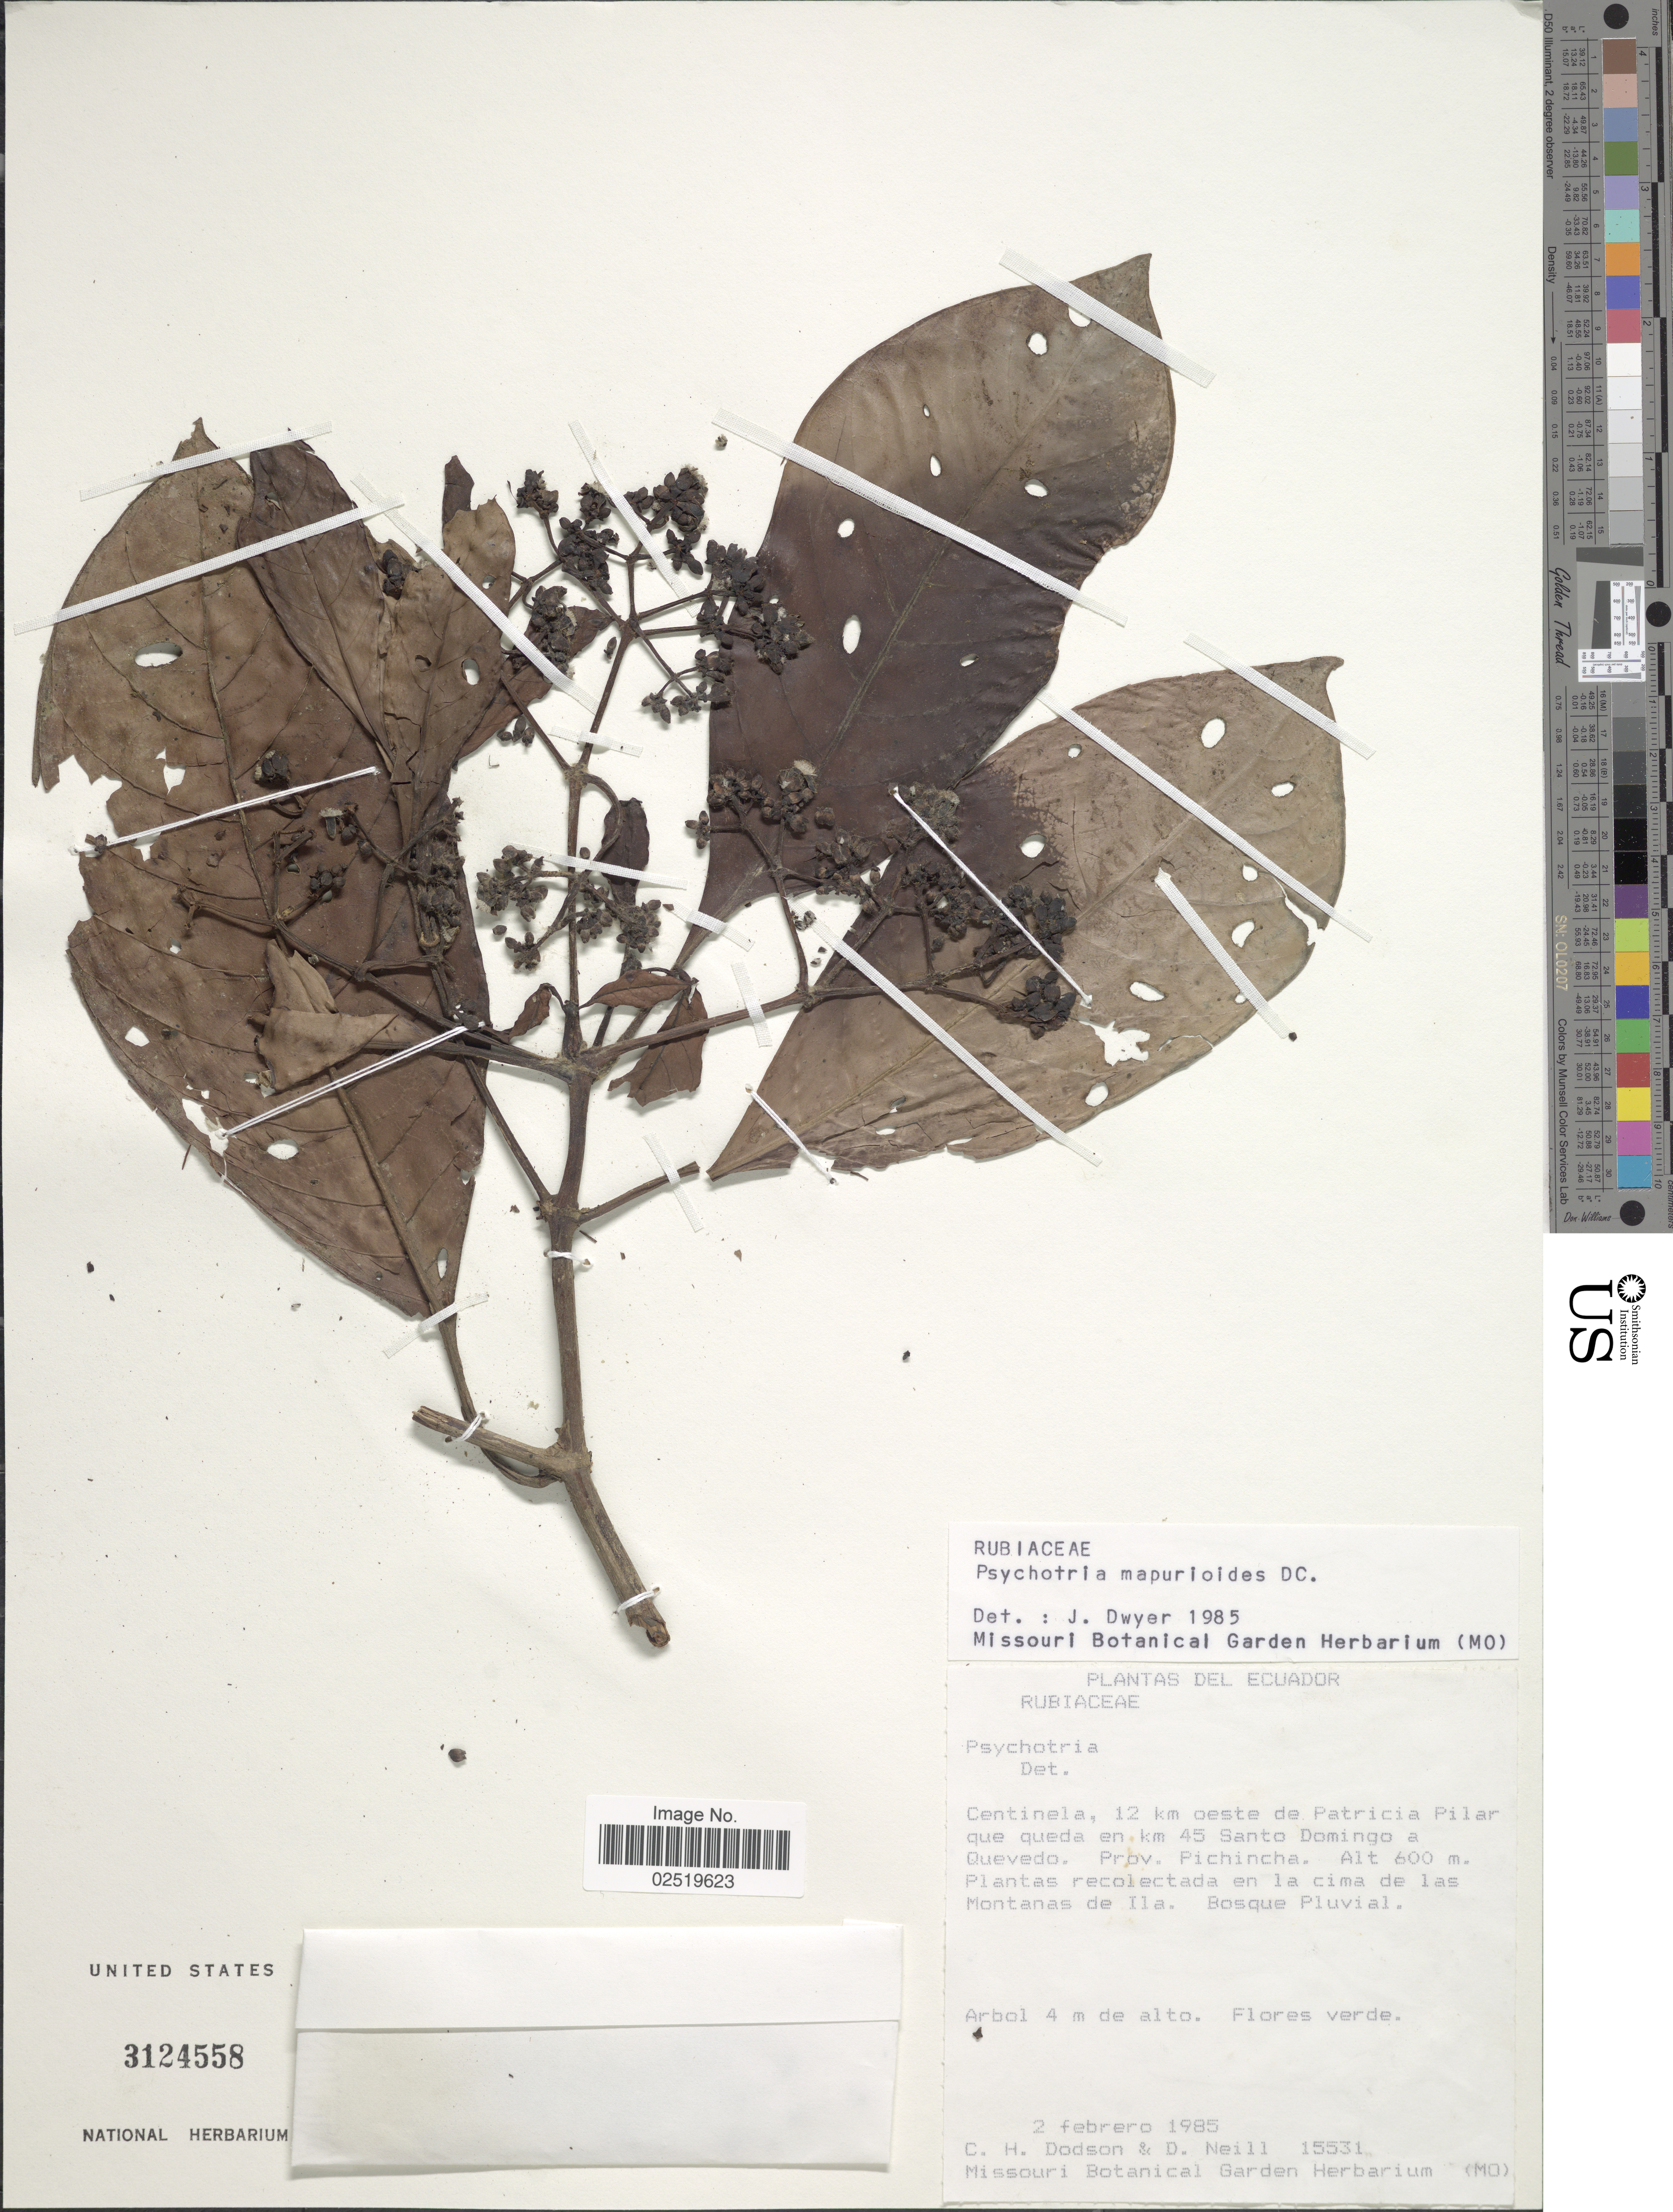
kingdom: Plantae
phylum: Tracheophyta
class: Magnoliopsida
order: Gentianales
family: Rubiaceae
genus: Psychotria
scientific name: Psychotria mapourioides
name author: DC.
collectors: C. H. Dodson & D. Neill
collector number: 15531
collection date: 1985-02-02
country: Ecuador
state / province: Pichincha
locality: Centinela, 12 km oeste de Patricia Pilar que queda en km 45 Santo Domingo a Quevedo, en la sima de la Montanas de Ila.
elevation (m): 600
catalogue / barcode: US 3124558